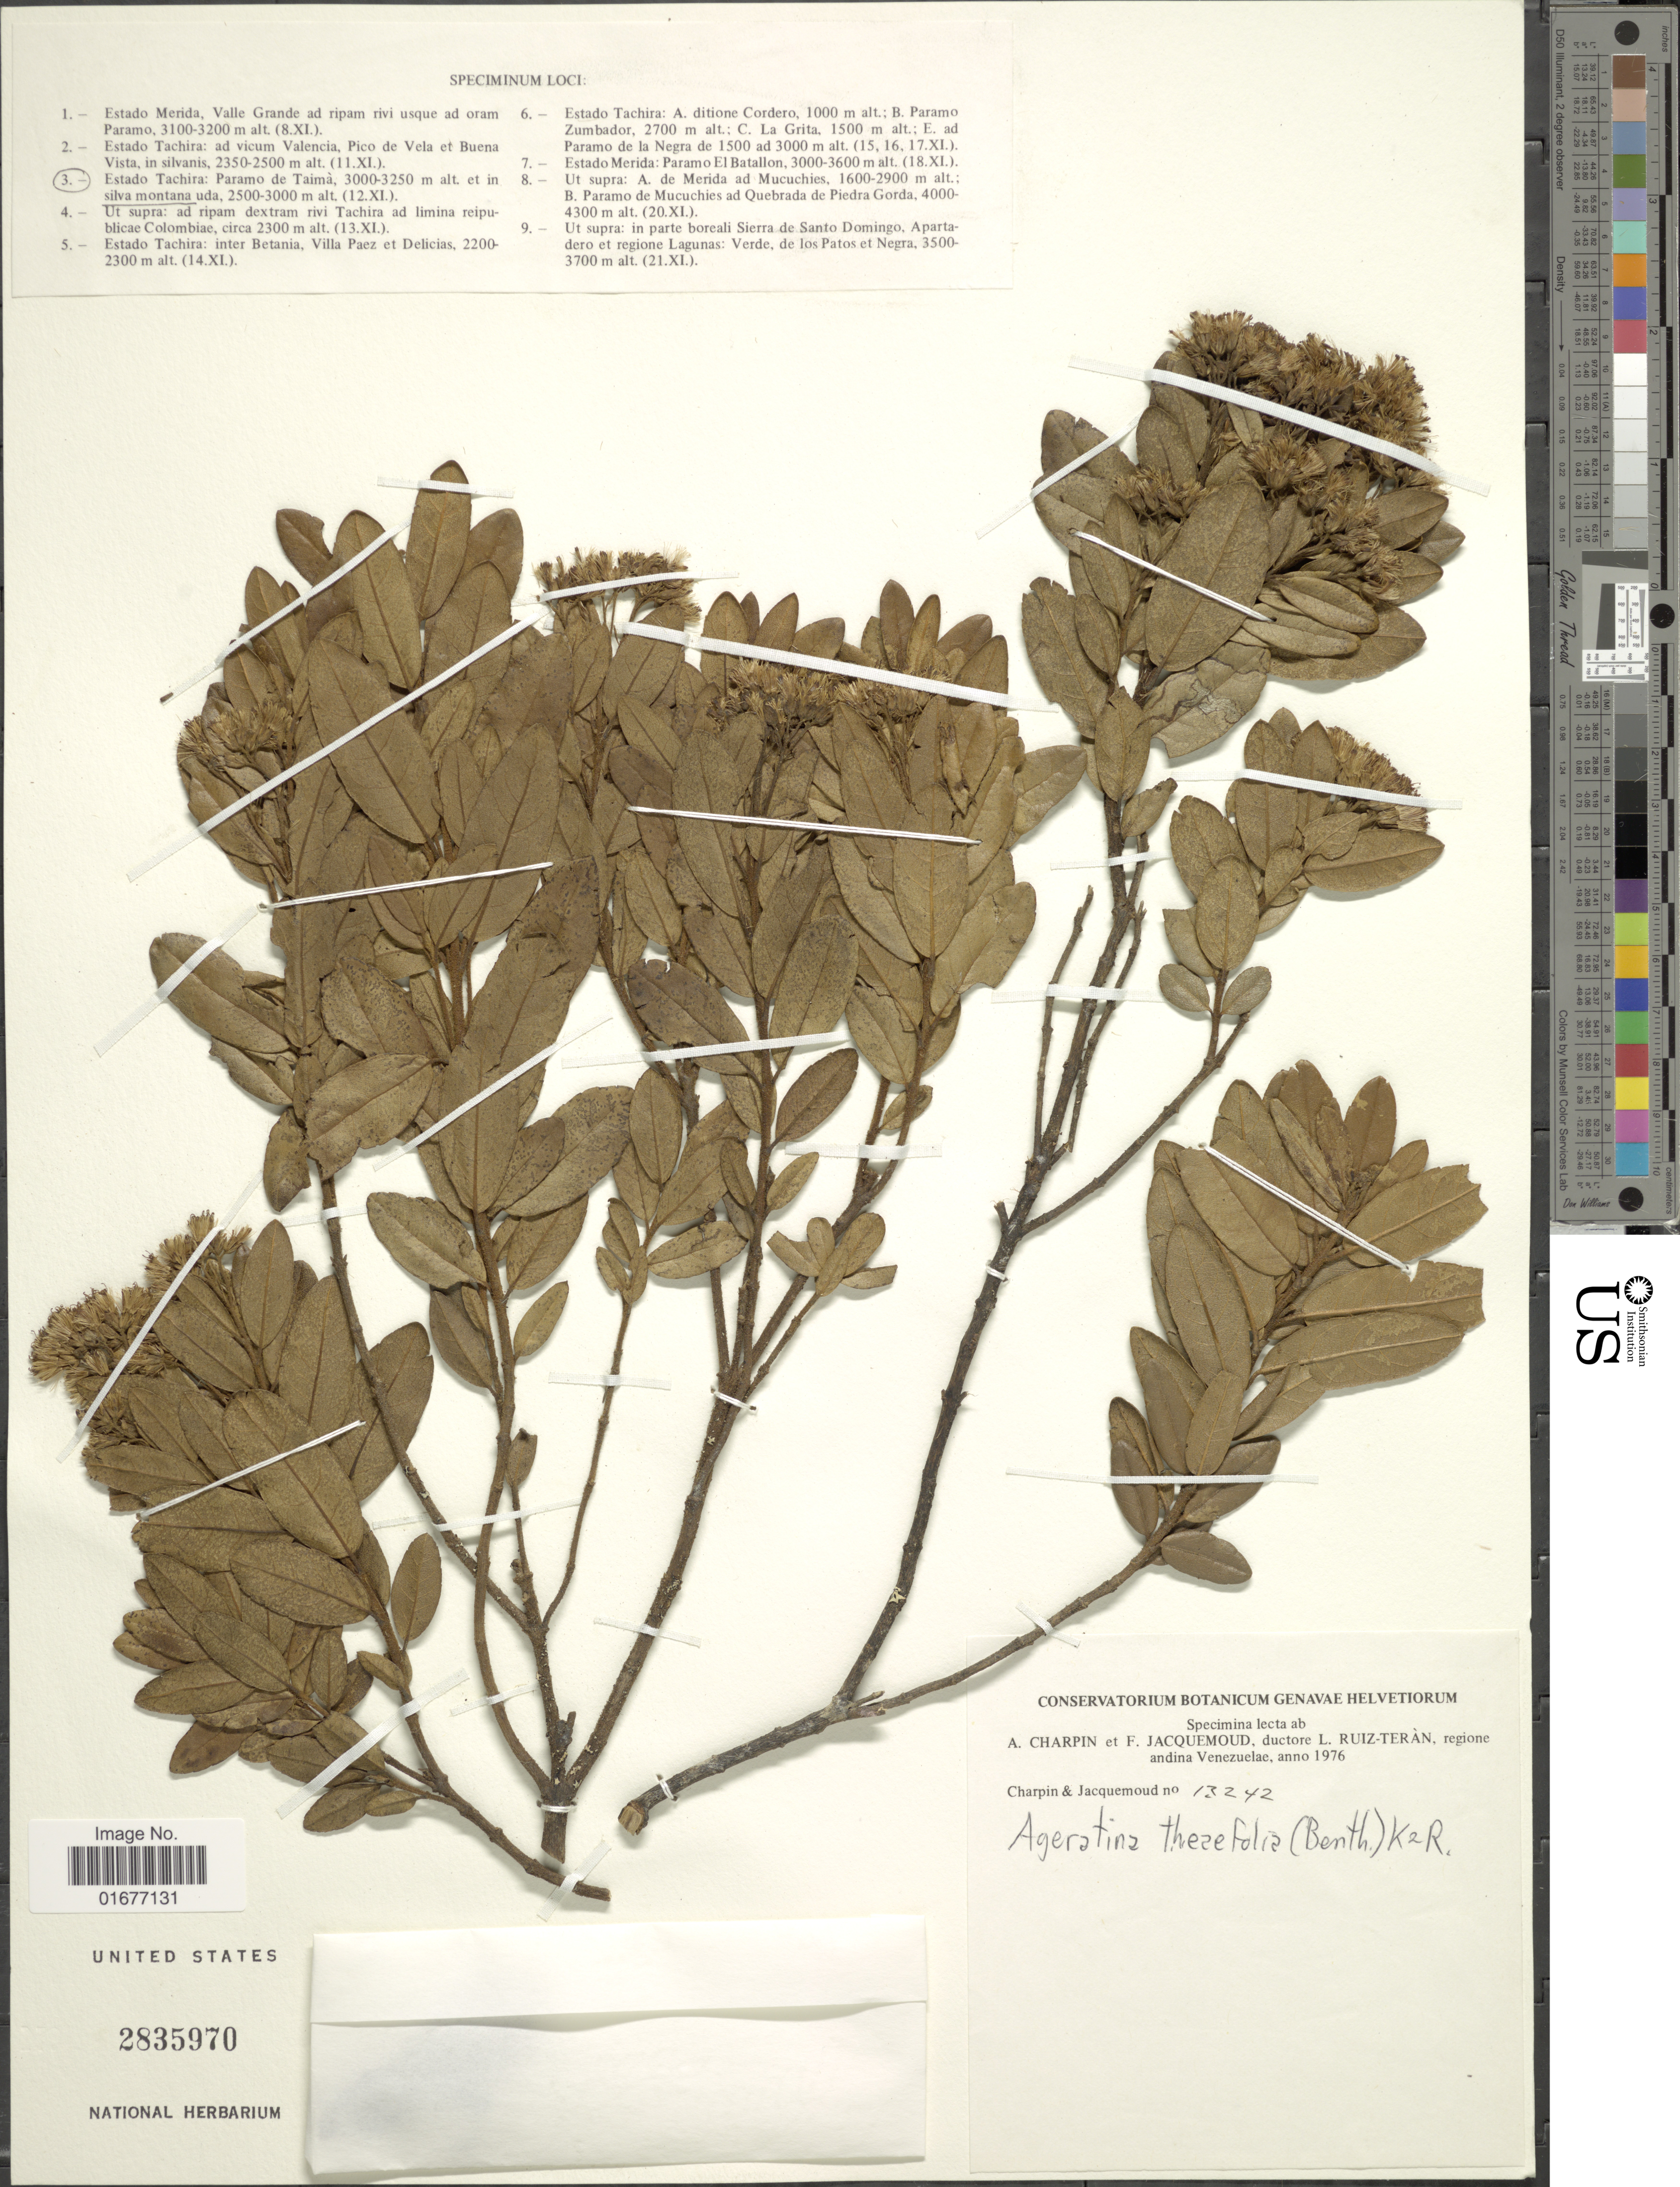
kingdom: Plantae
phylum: Tracheophyta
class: Magnoliopsida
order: Asterales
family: Asteraceae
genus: Ageratina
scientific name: Ageratina theaefolia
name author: (Benth.) R.M. King & H. Rob.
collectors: A. Charpin, F. Jacquemoud & L. E. Ruíz-Terán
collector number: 13242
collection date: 1976-11-12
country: Venezuela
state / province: Tachira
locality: Paramo de Taima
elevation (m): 2500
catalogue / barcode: US 2835970